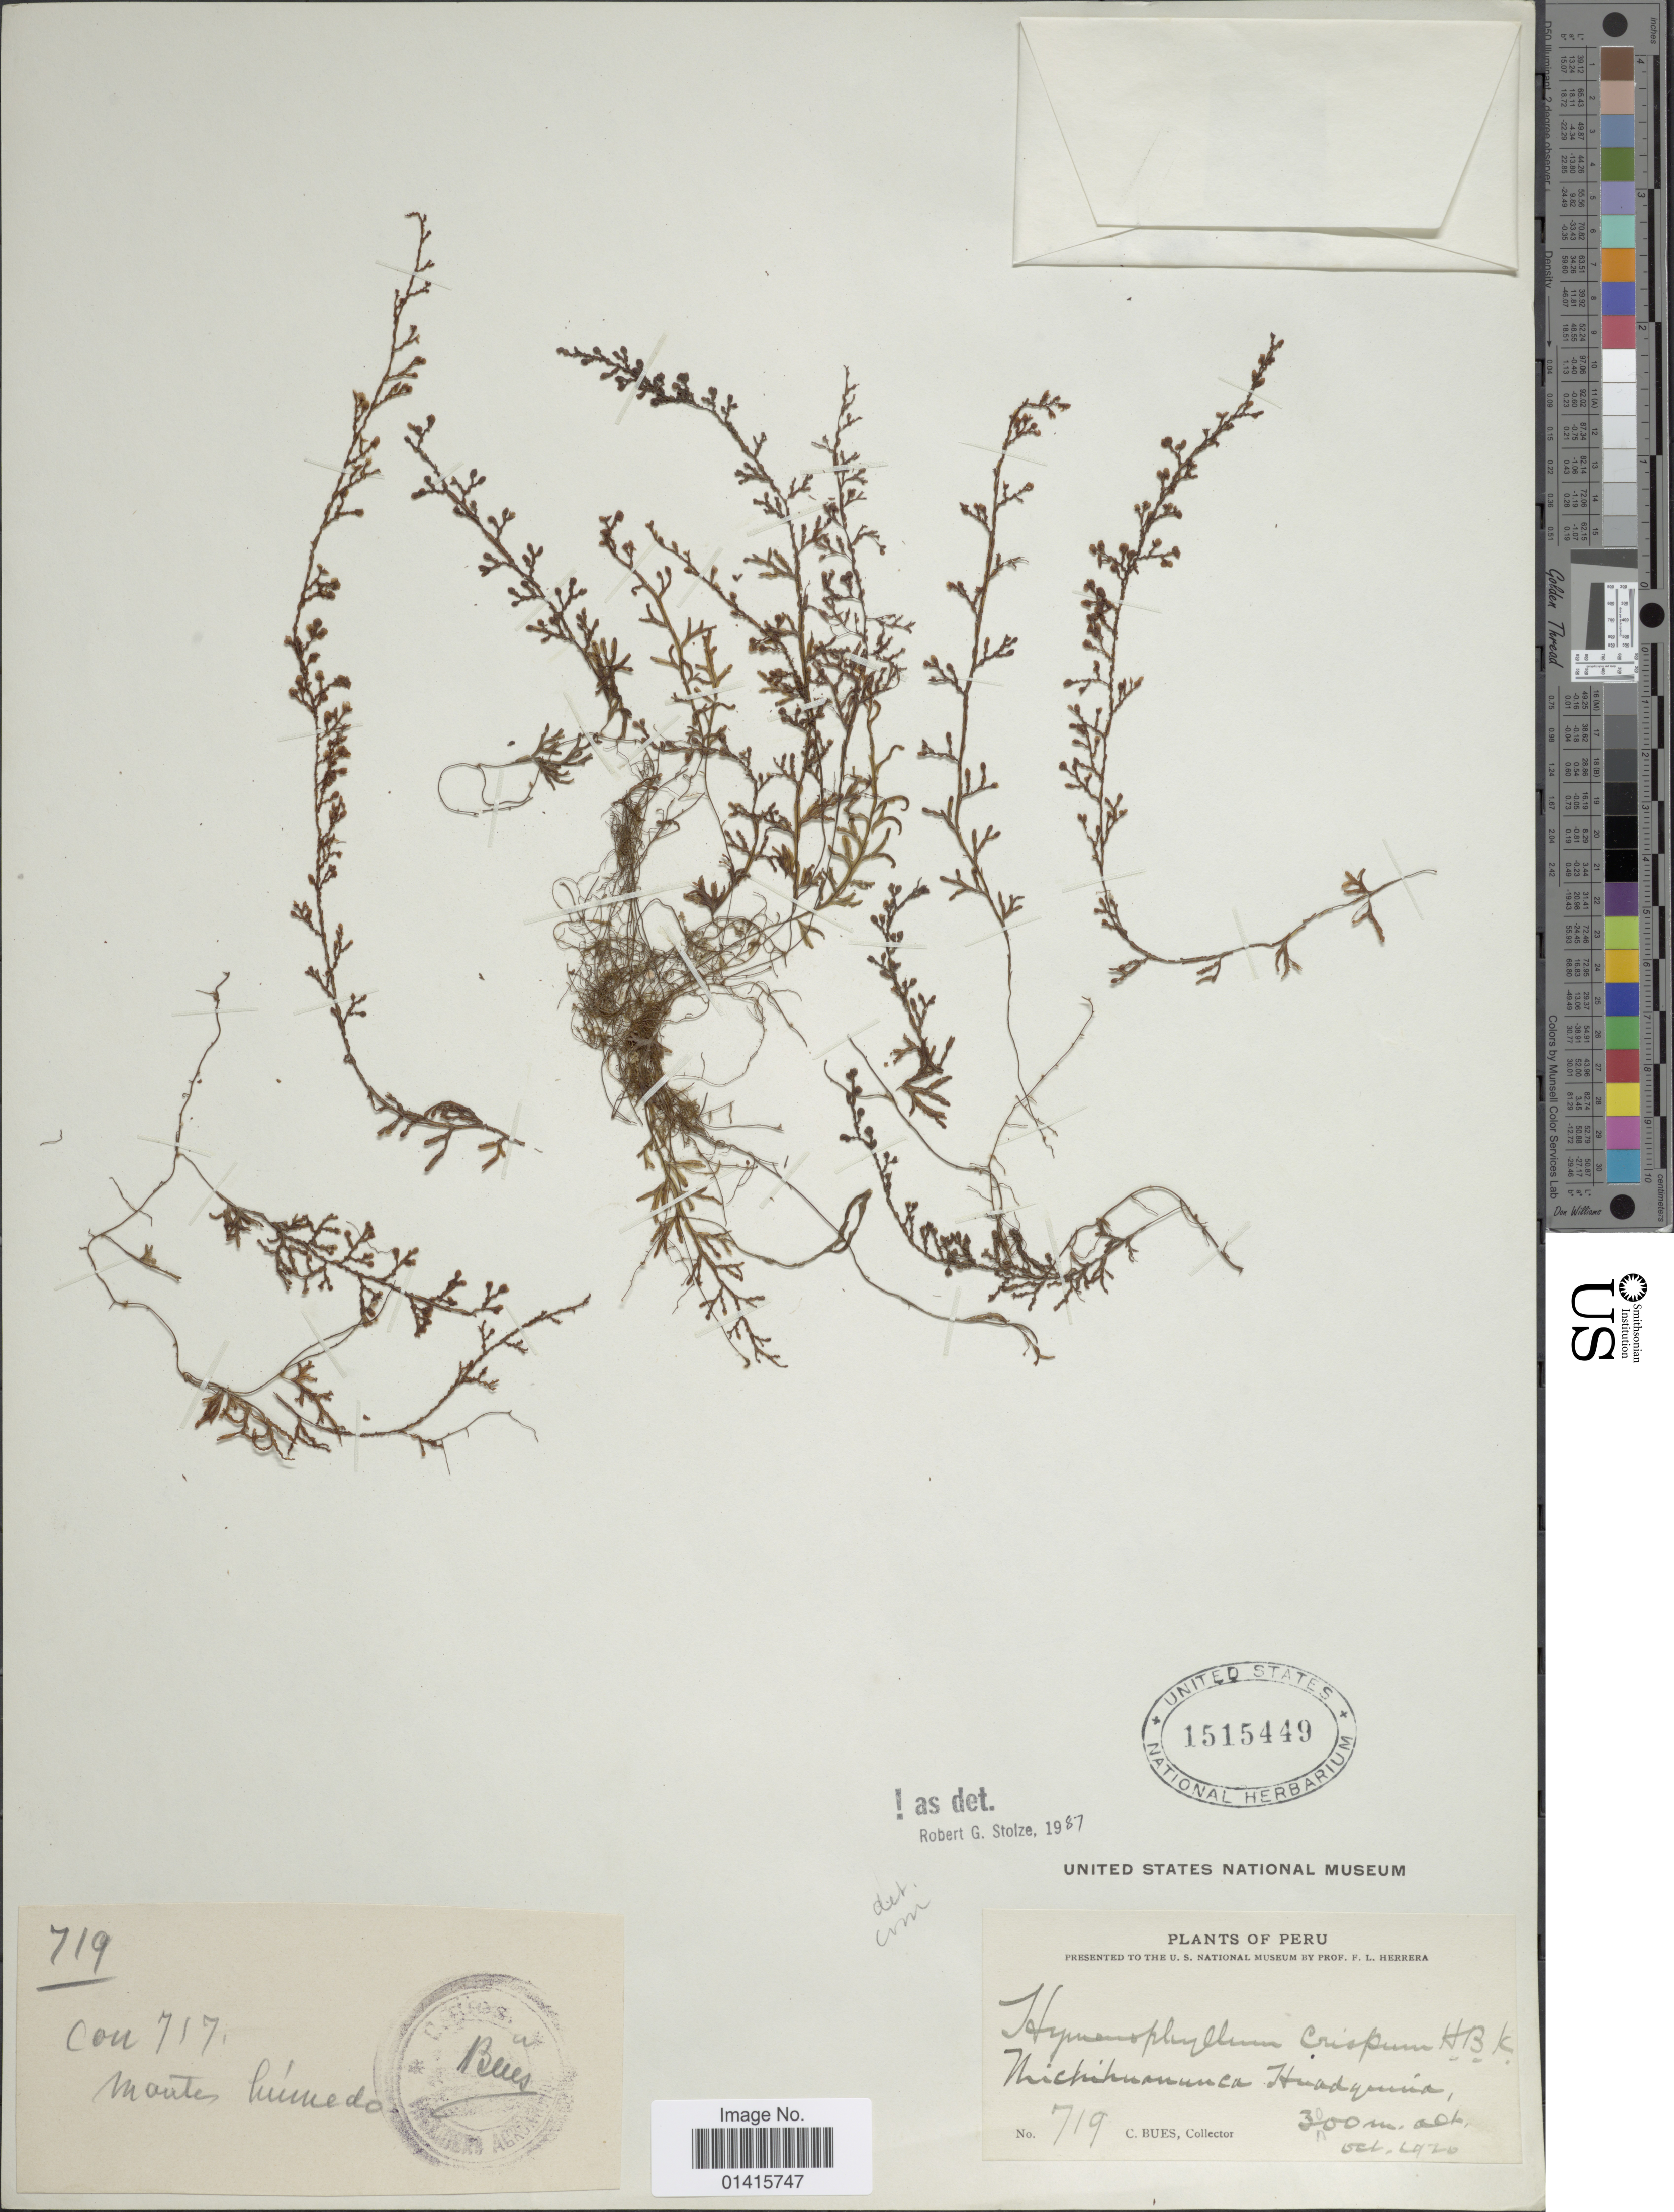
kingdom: Plantae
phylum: Tracheophyta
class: Polypodiopsida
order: Hymenophyllales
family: Hymenophyllaceae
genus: Hymenophyllum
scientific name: Hymenophyllum crispum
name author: Kunth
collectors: C. Bues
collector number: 719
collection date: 1920-10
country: Peru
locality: Michihuanunca, Huadquiña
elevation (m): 300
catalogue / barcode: US 1515449